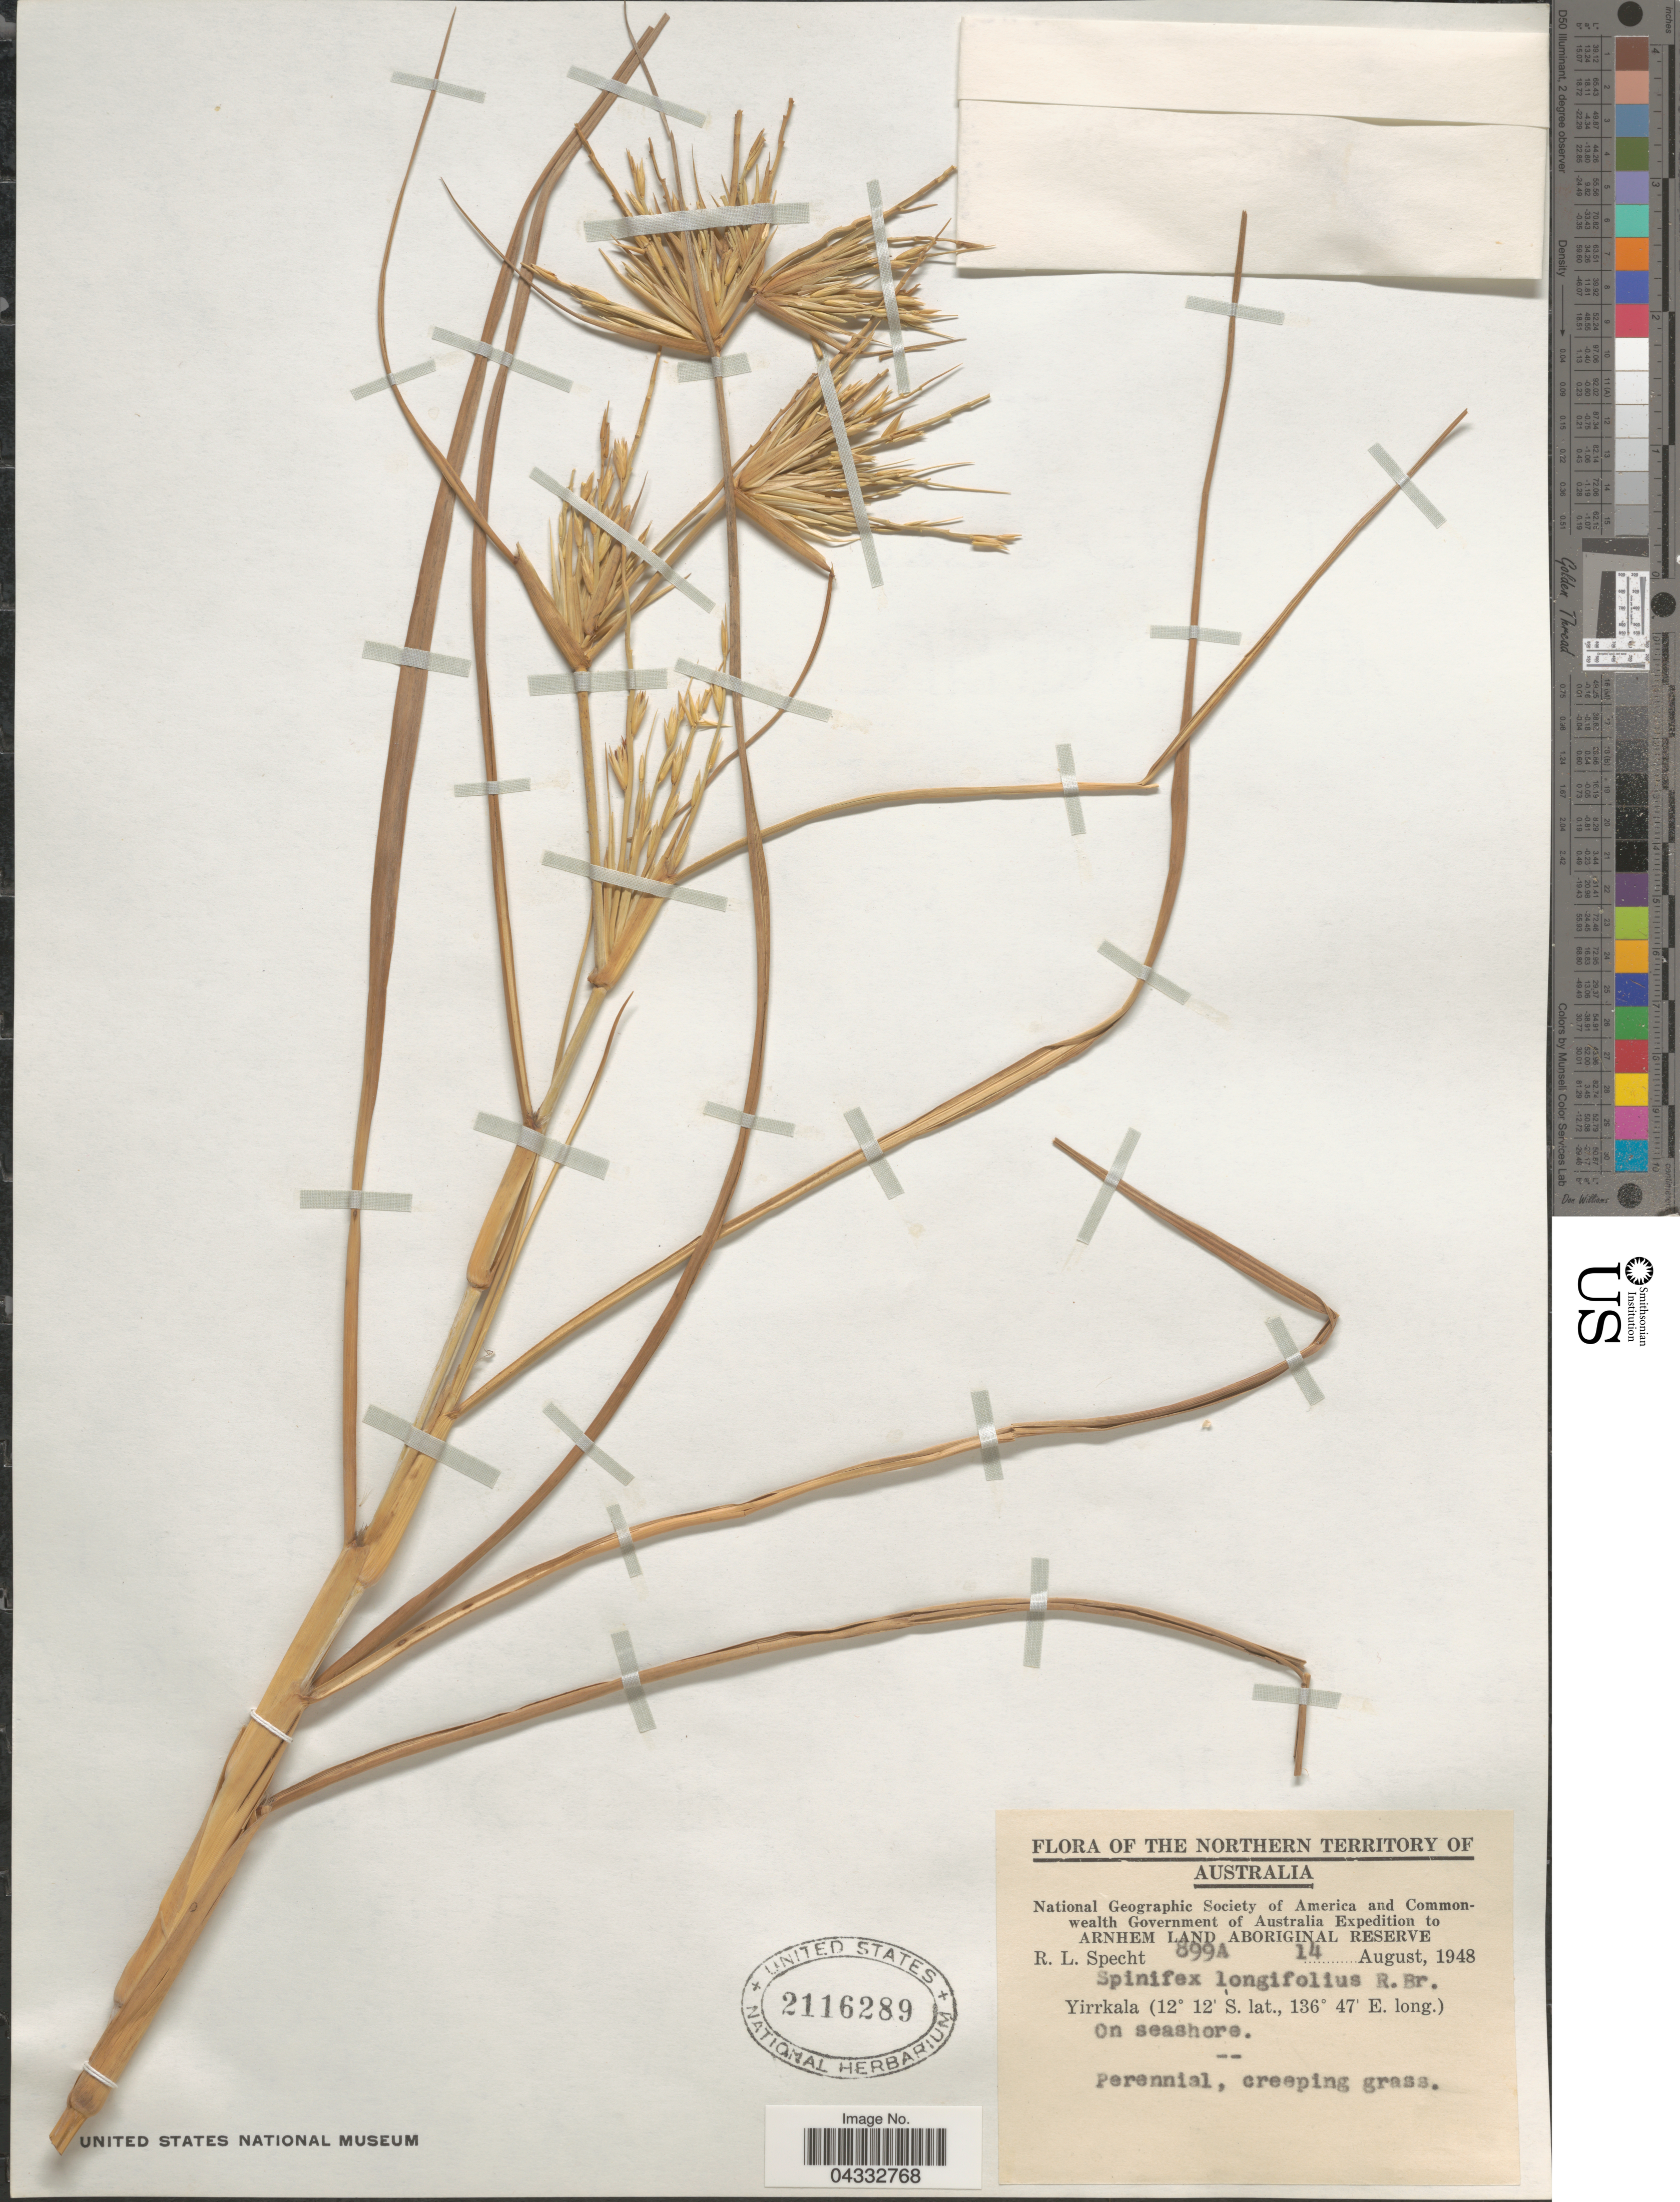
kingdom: Plantae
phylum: Tracheophyta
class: Liliopsida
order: Poales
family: Poaceae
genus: Spinifex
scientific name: Spinifex longifolius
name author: R. Br.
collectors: R. L. Specht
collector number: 899A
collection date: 1948-08-14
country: Australia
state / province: Northern Territory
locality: National Geographic Society of America and Commonwealth Government of Australia Expedition to Arnhem Land Aboriginal Reserve. Yirrkala. On seashore.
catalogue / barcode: US 2116289